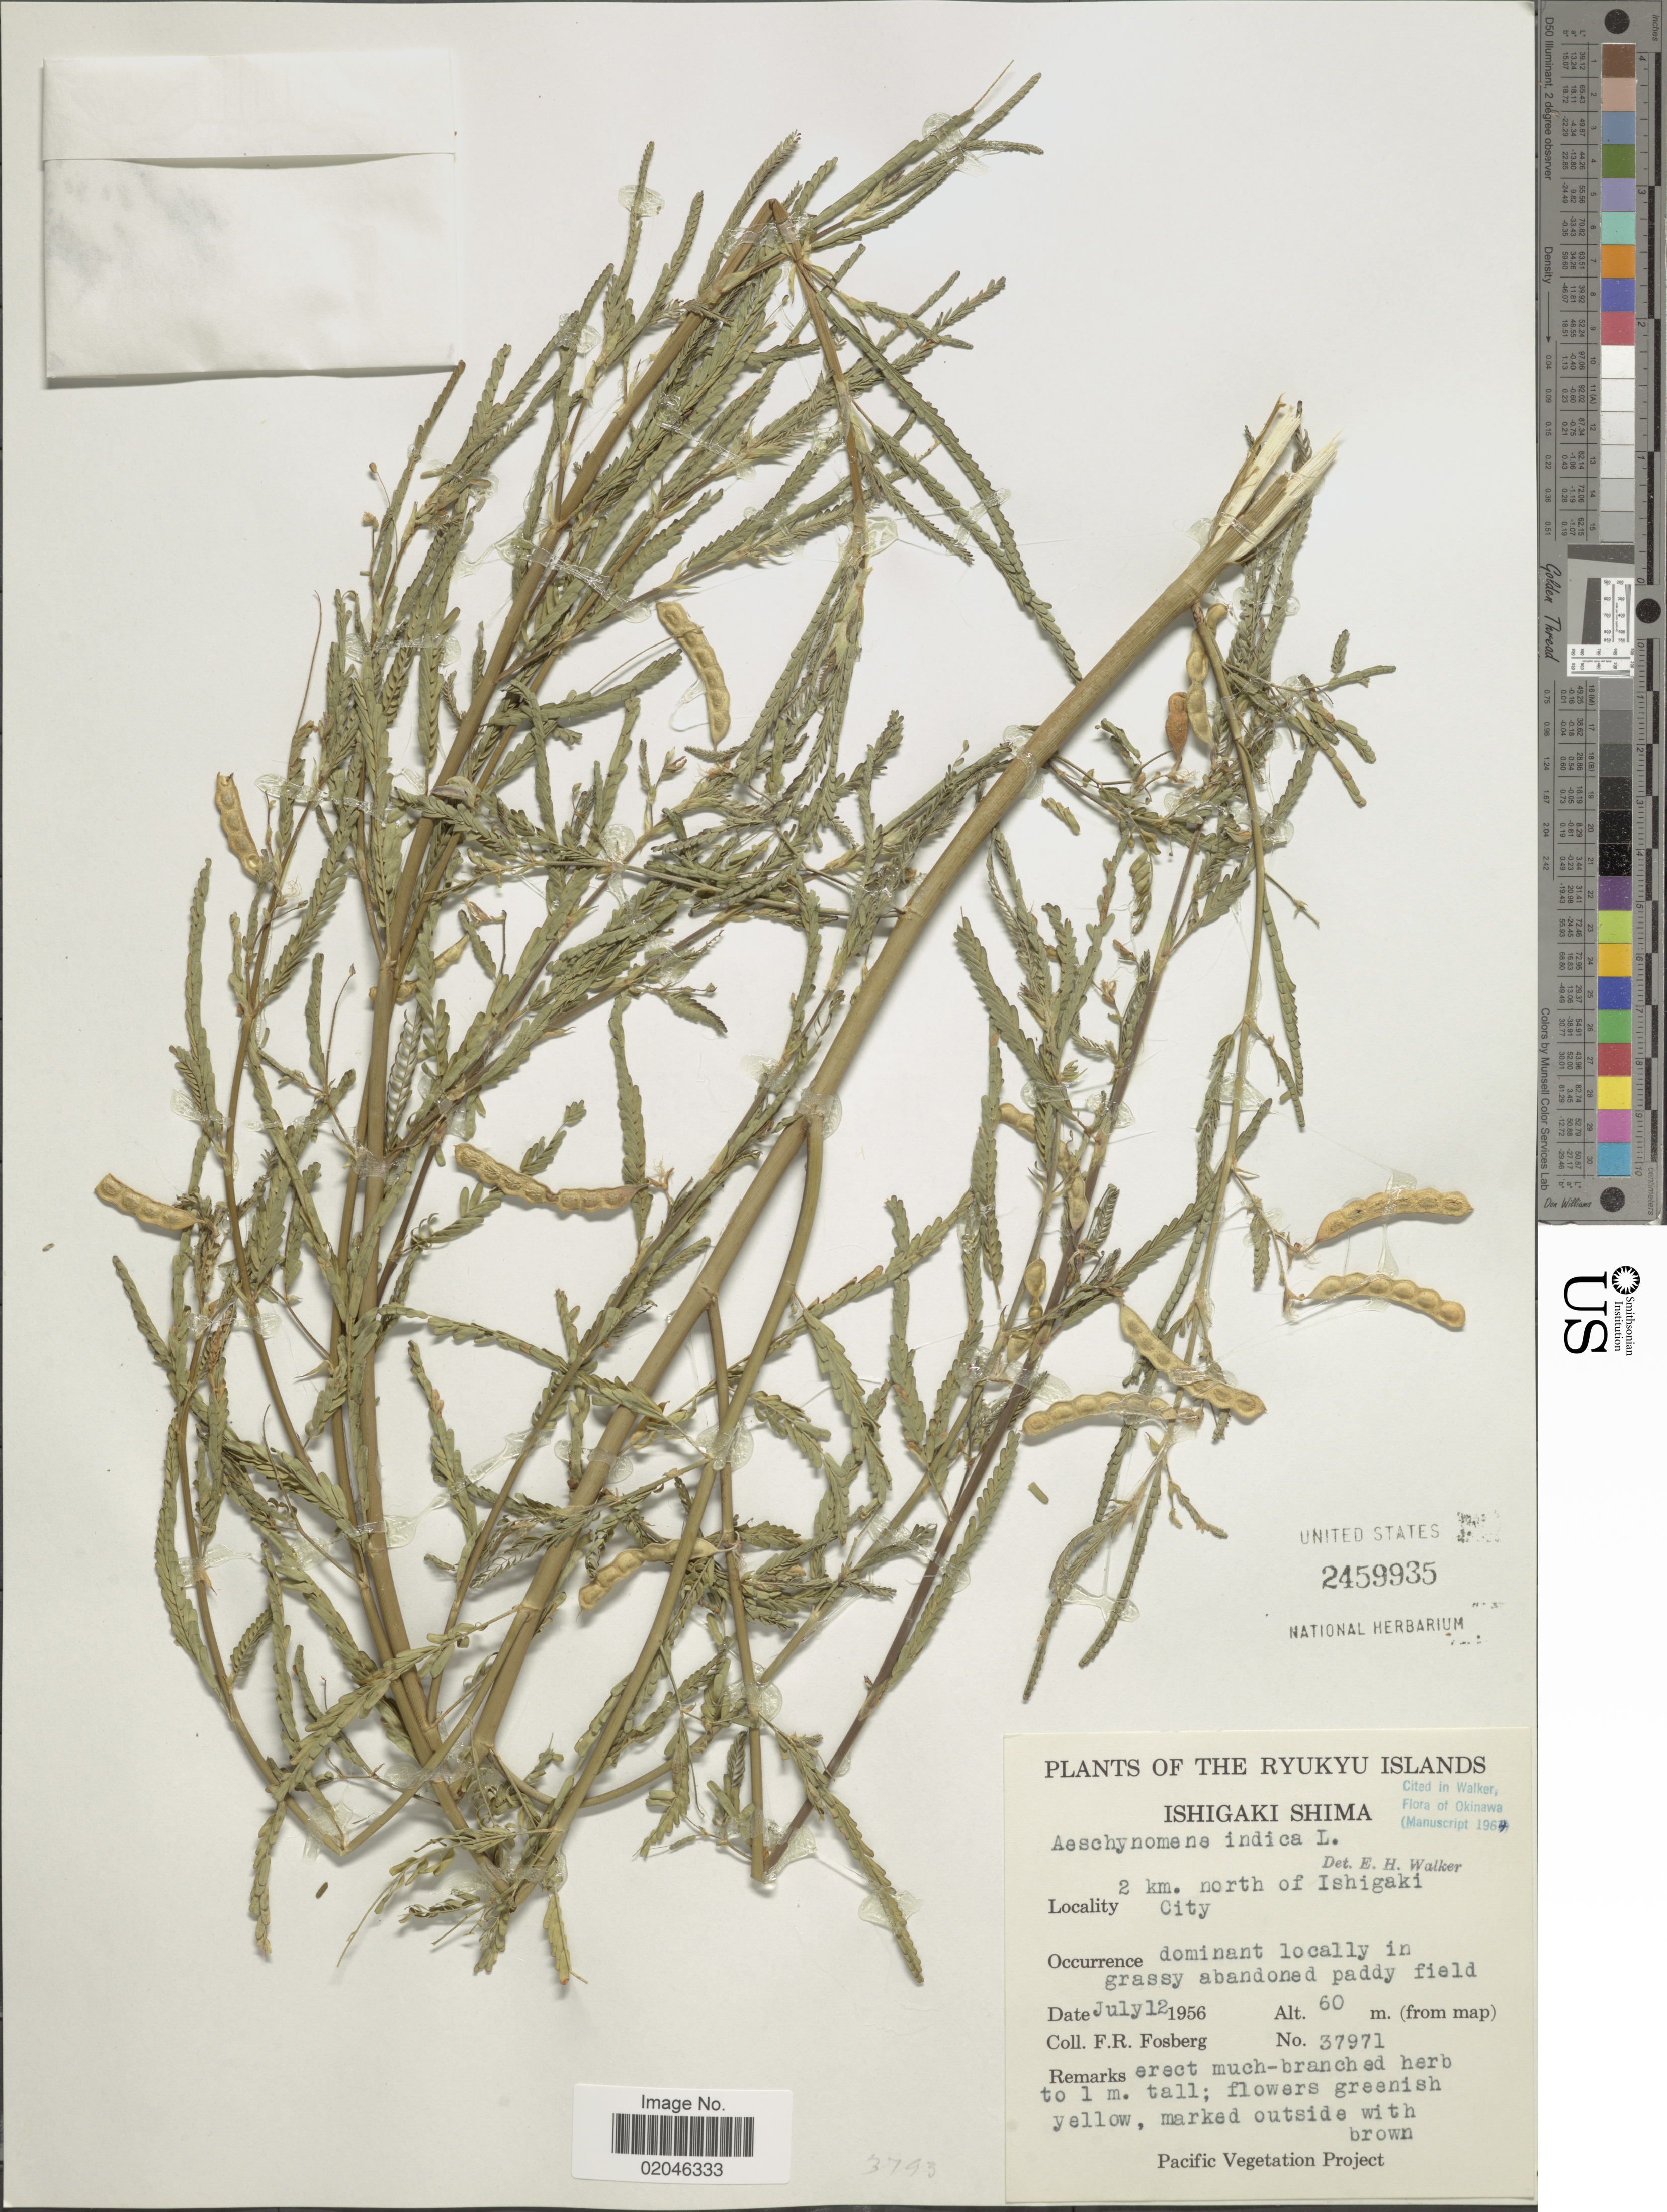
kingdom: Plantae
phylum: Tracheophyta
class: Magnoliopsida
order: Fabales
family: Fabaceae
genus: Aeschynomene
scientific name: Aeschynomene indica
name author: L.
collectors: F. R. Fosberg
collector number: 37971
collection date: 1956-07-12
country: Japan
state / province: Okinawa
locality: Ryukyu Islands. Ishigaki Shima. 2 km. north of Ishigaki City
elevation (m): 60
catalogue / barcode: US 2459935